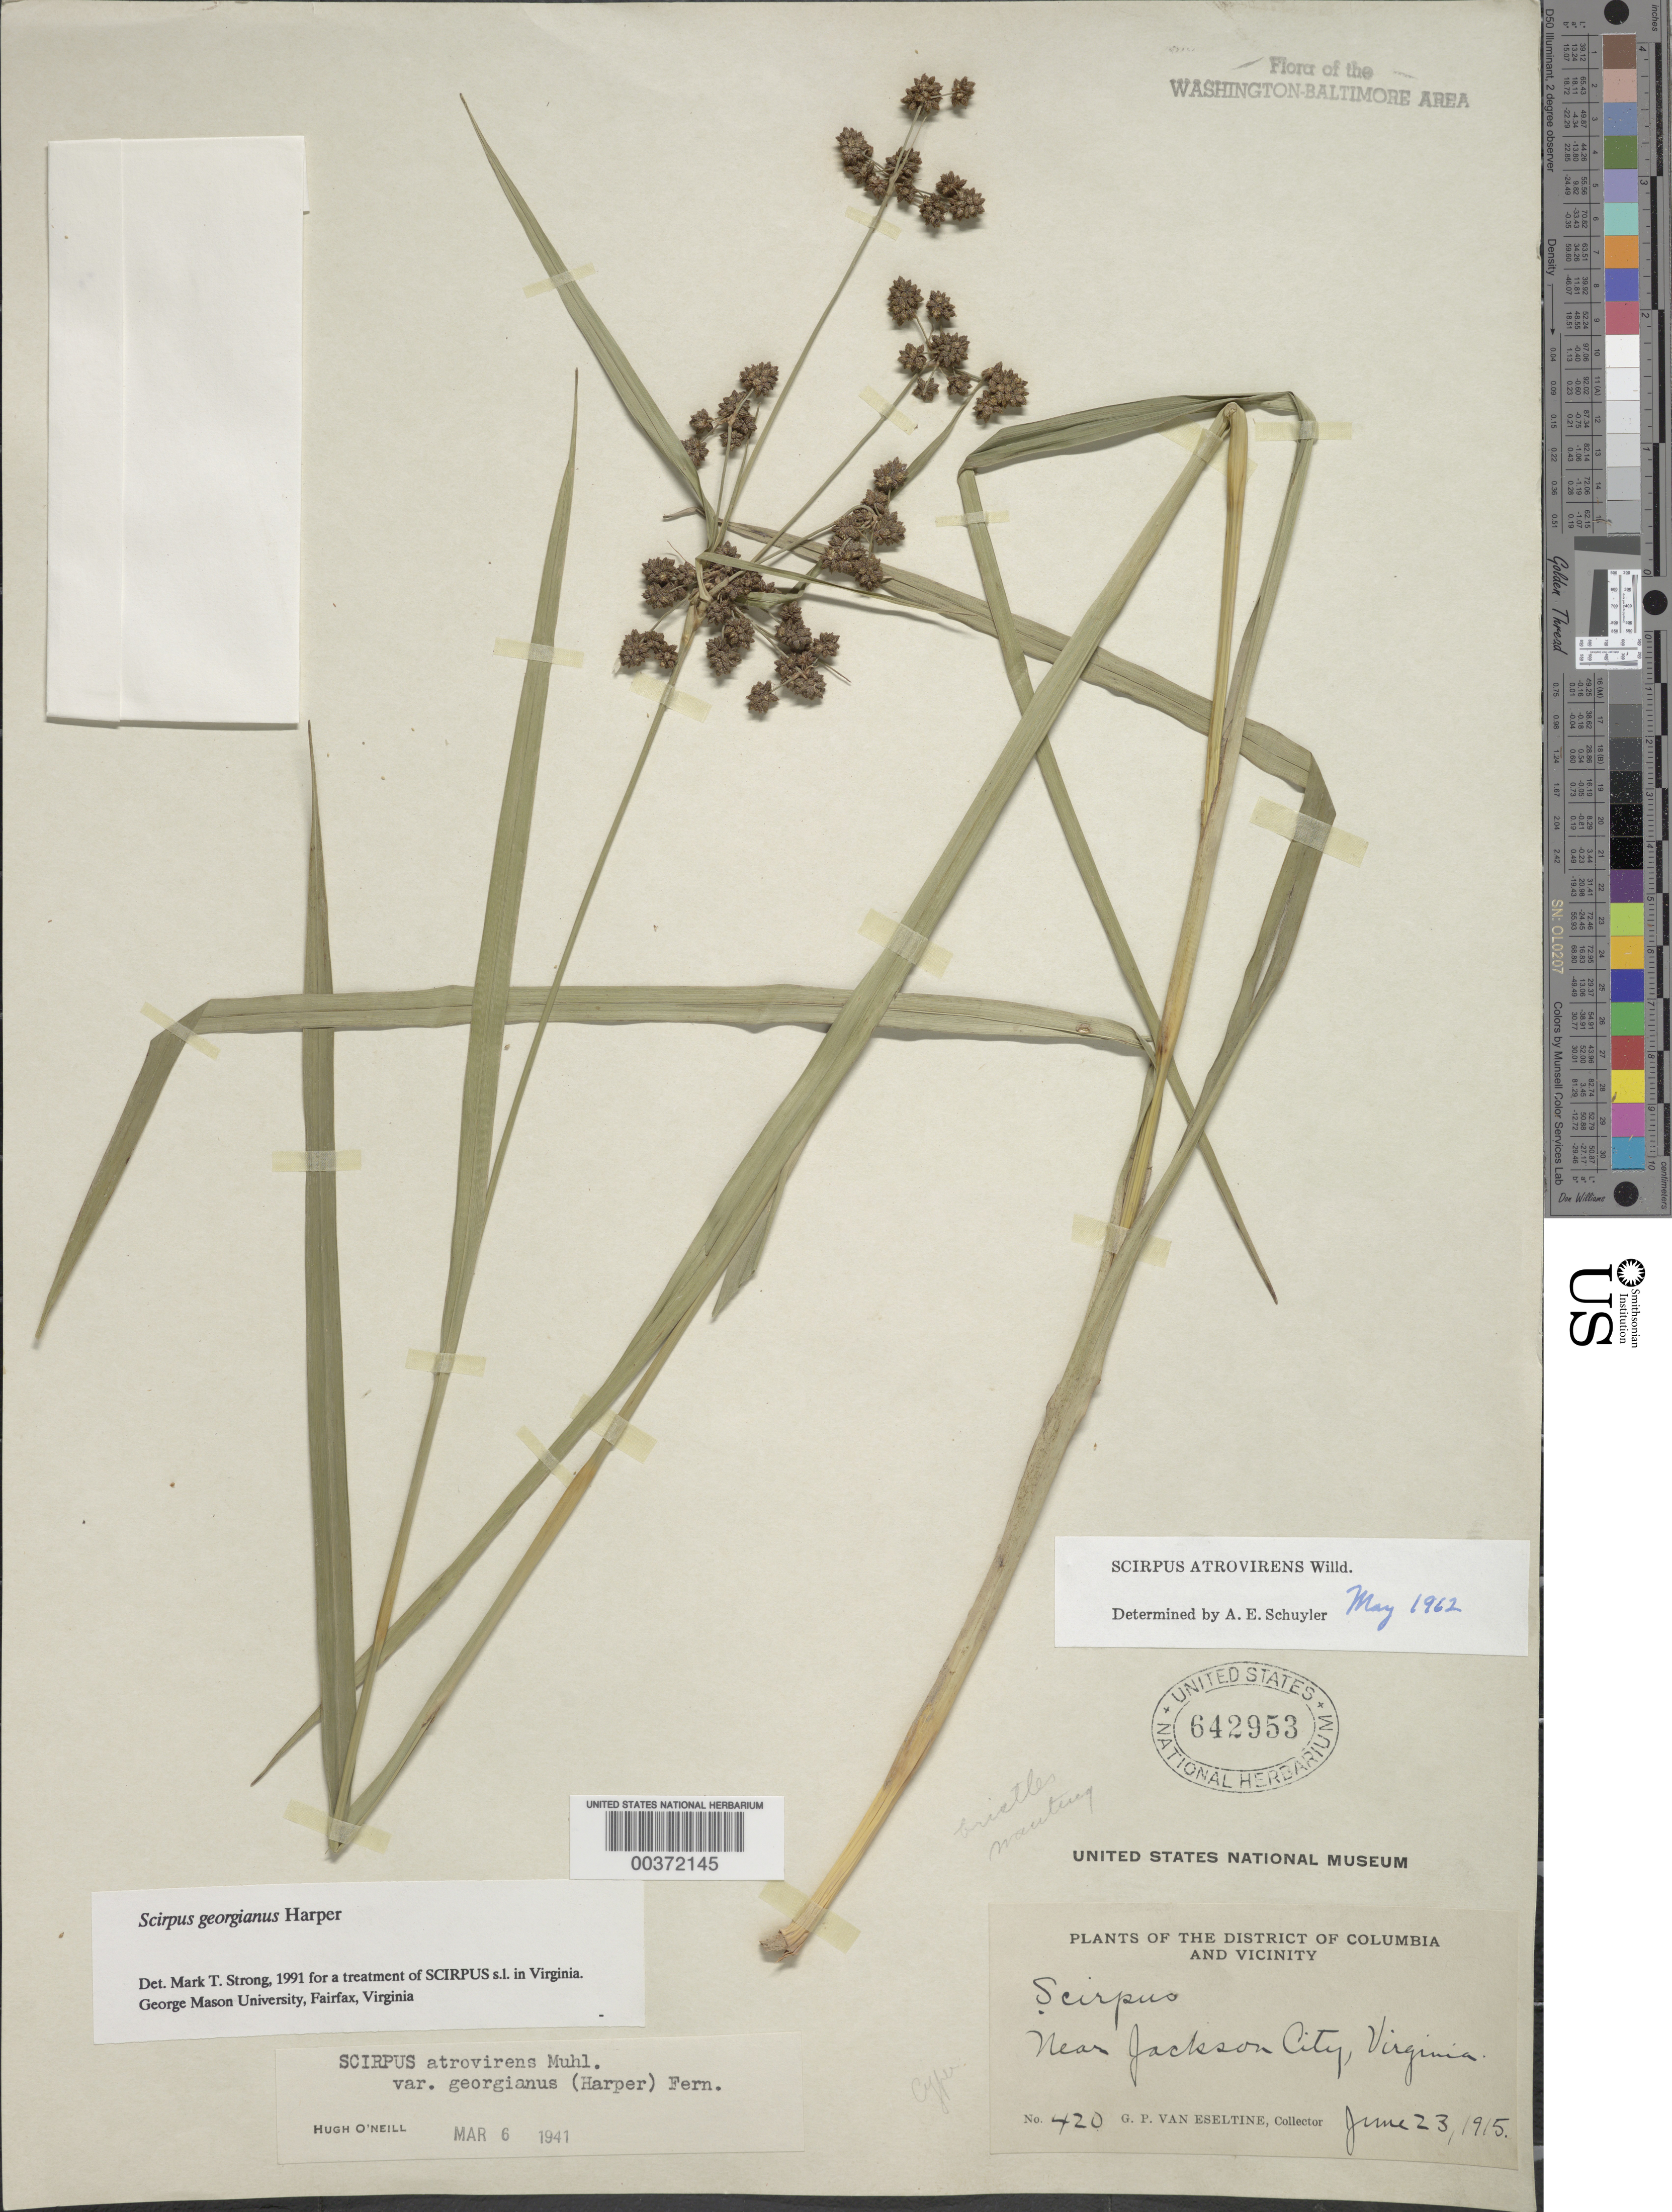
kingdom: Plantae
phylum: Tracheophyta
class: Liliopsida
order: Poales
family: Cyperaceae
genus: Scirpus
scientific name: Scirpus atrovirens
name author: Willd.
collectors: G. P. Van Eseltine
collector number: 420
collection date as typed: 23 Jun 1915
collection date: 1915-06-23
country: United States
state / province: Virginia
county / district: Arlington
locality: Jackson City vicinity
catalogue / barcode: US 642953